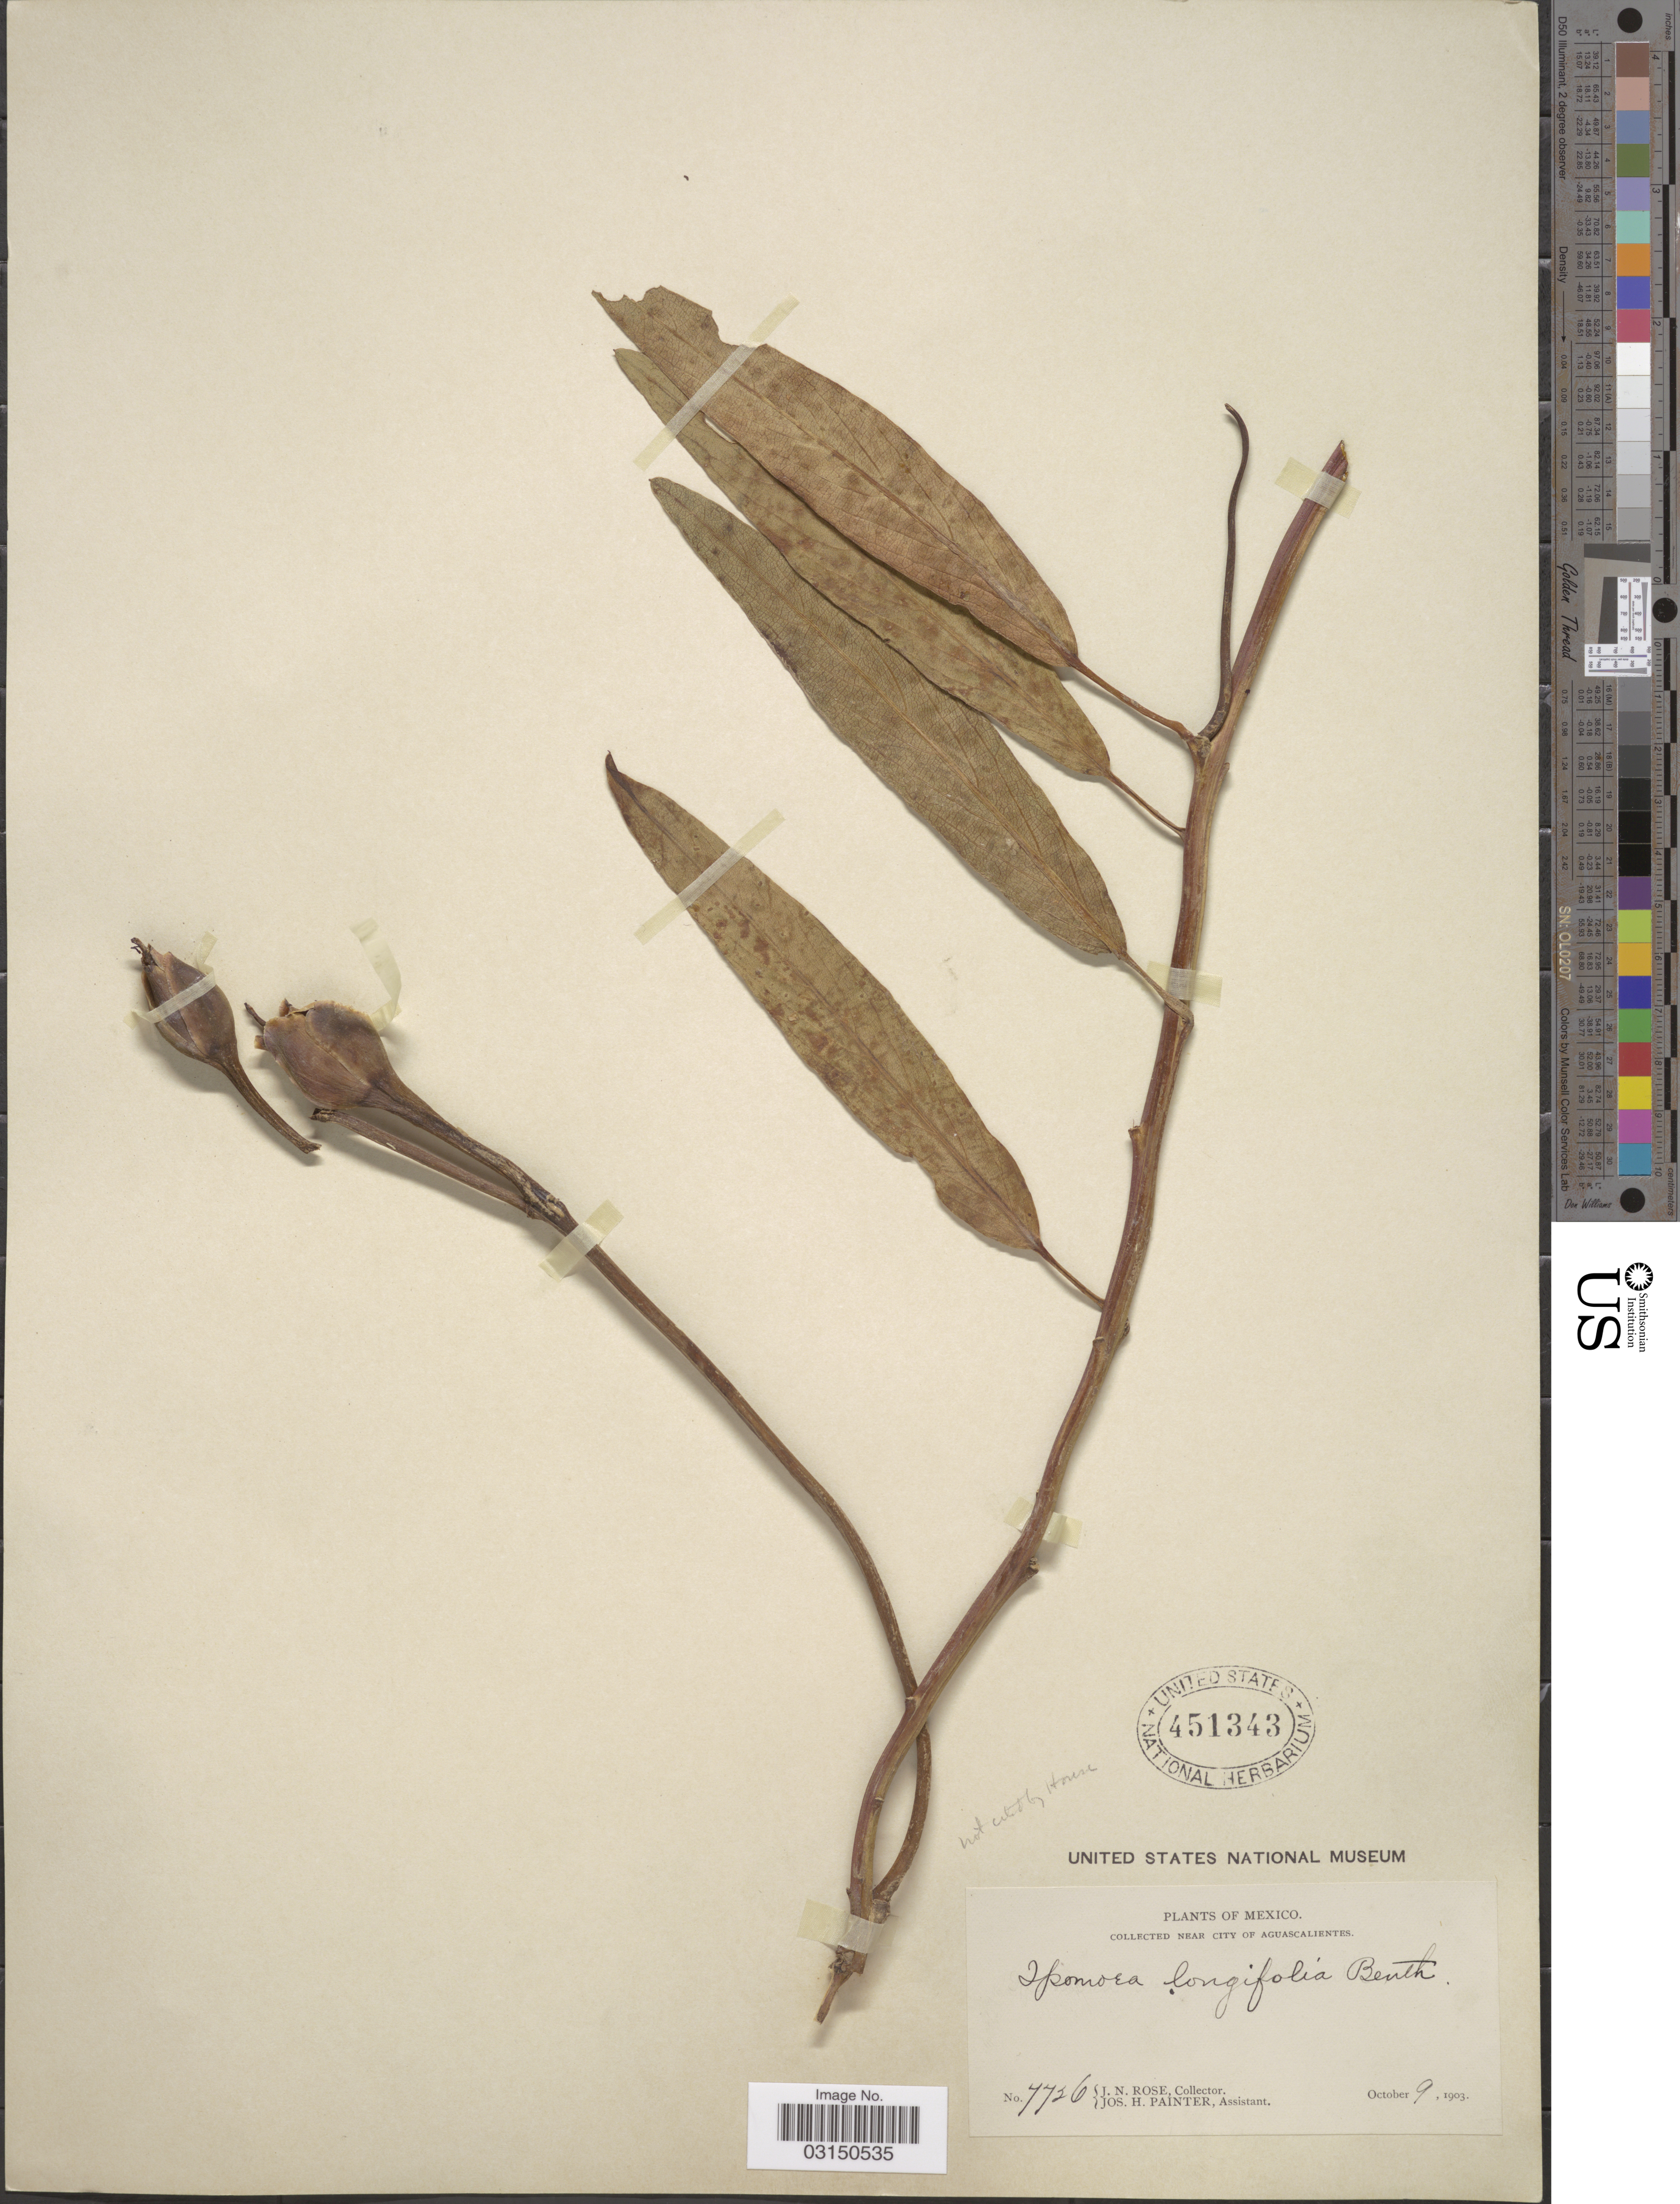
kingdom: Plantae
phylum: Tracheophyta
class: Magnoliopsida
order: Solanales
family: Convolvulaceae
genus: Ipomoea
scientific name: Ipomoea longifolia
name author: Benth.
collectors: J. N. Rose & J. H. Painter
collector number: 7726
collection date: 1903-10-09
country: Mexico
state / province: Aguascalientes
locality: Near City of Aguascalientes.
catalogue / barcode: US 451343